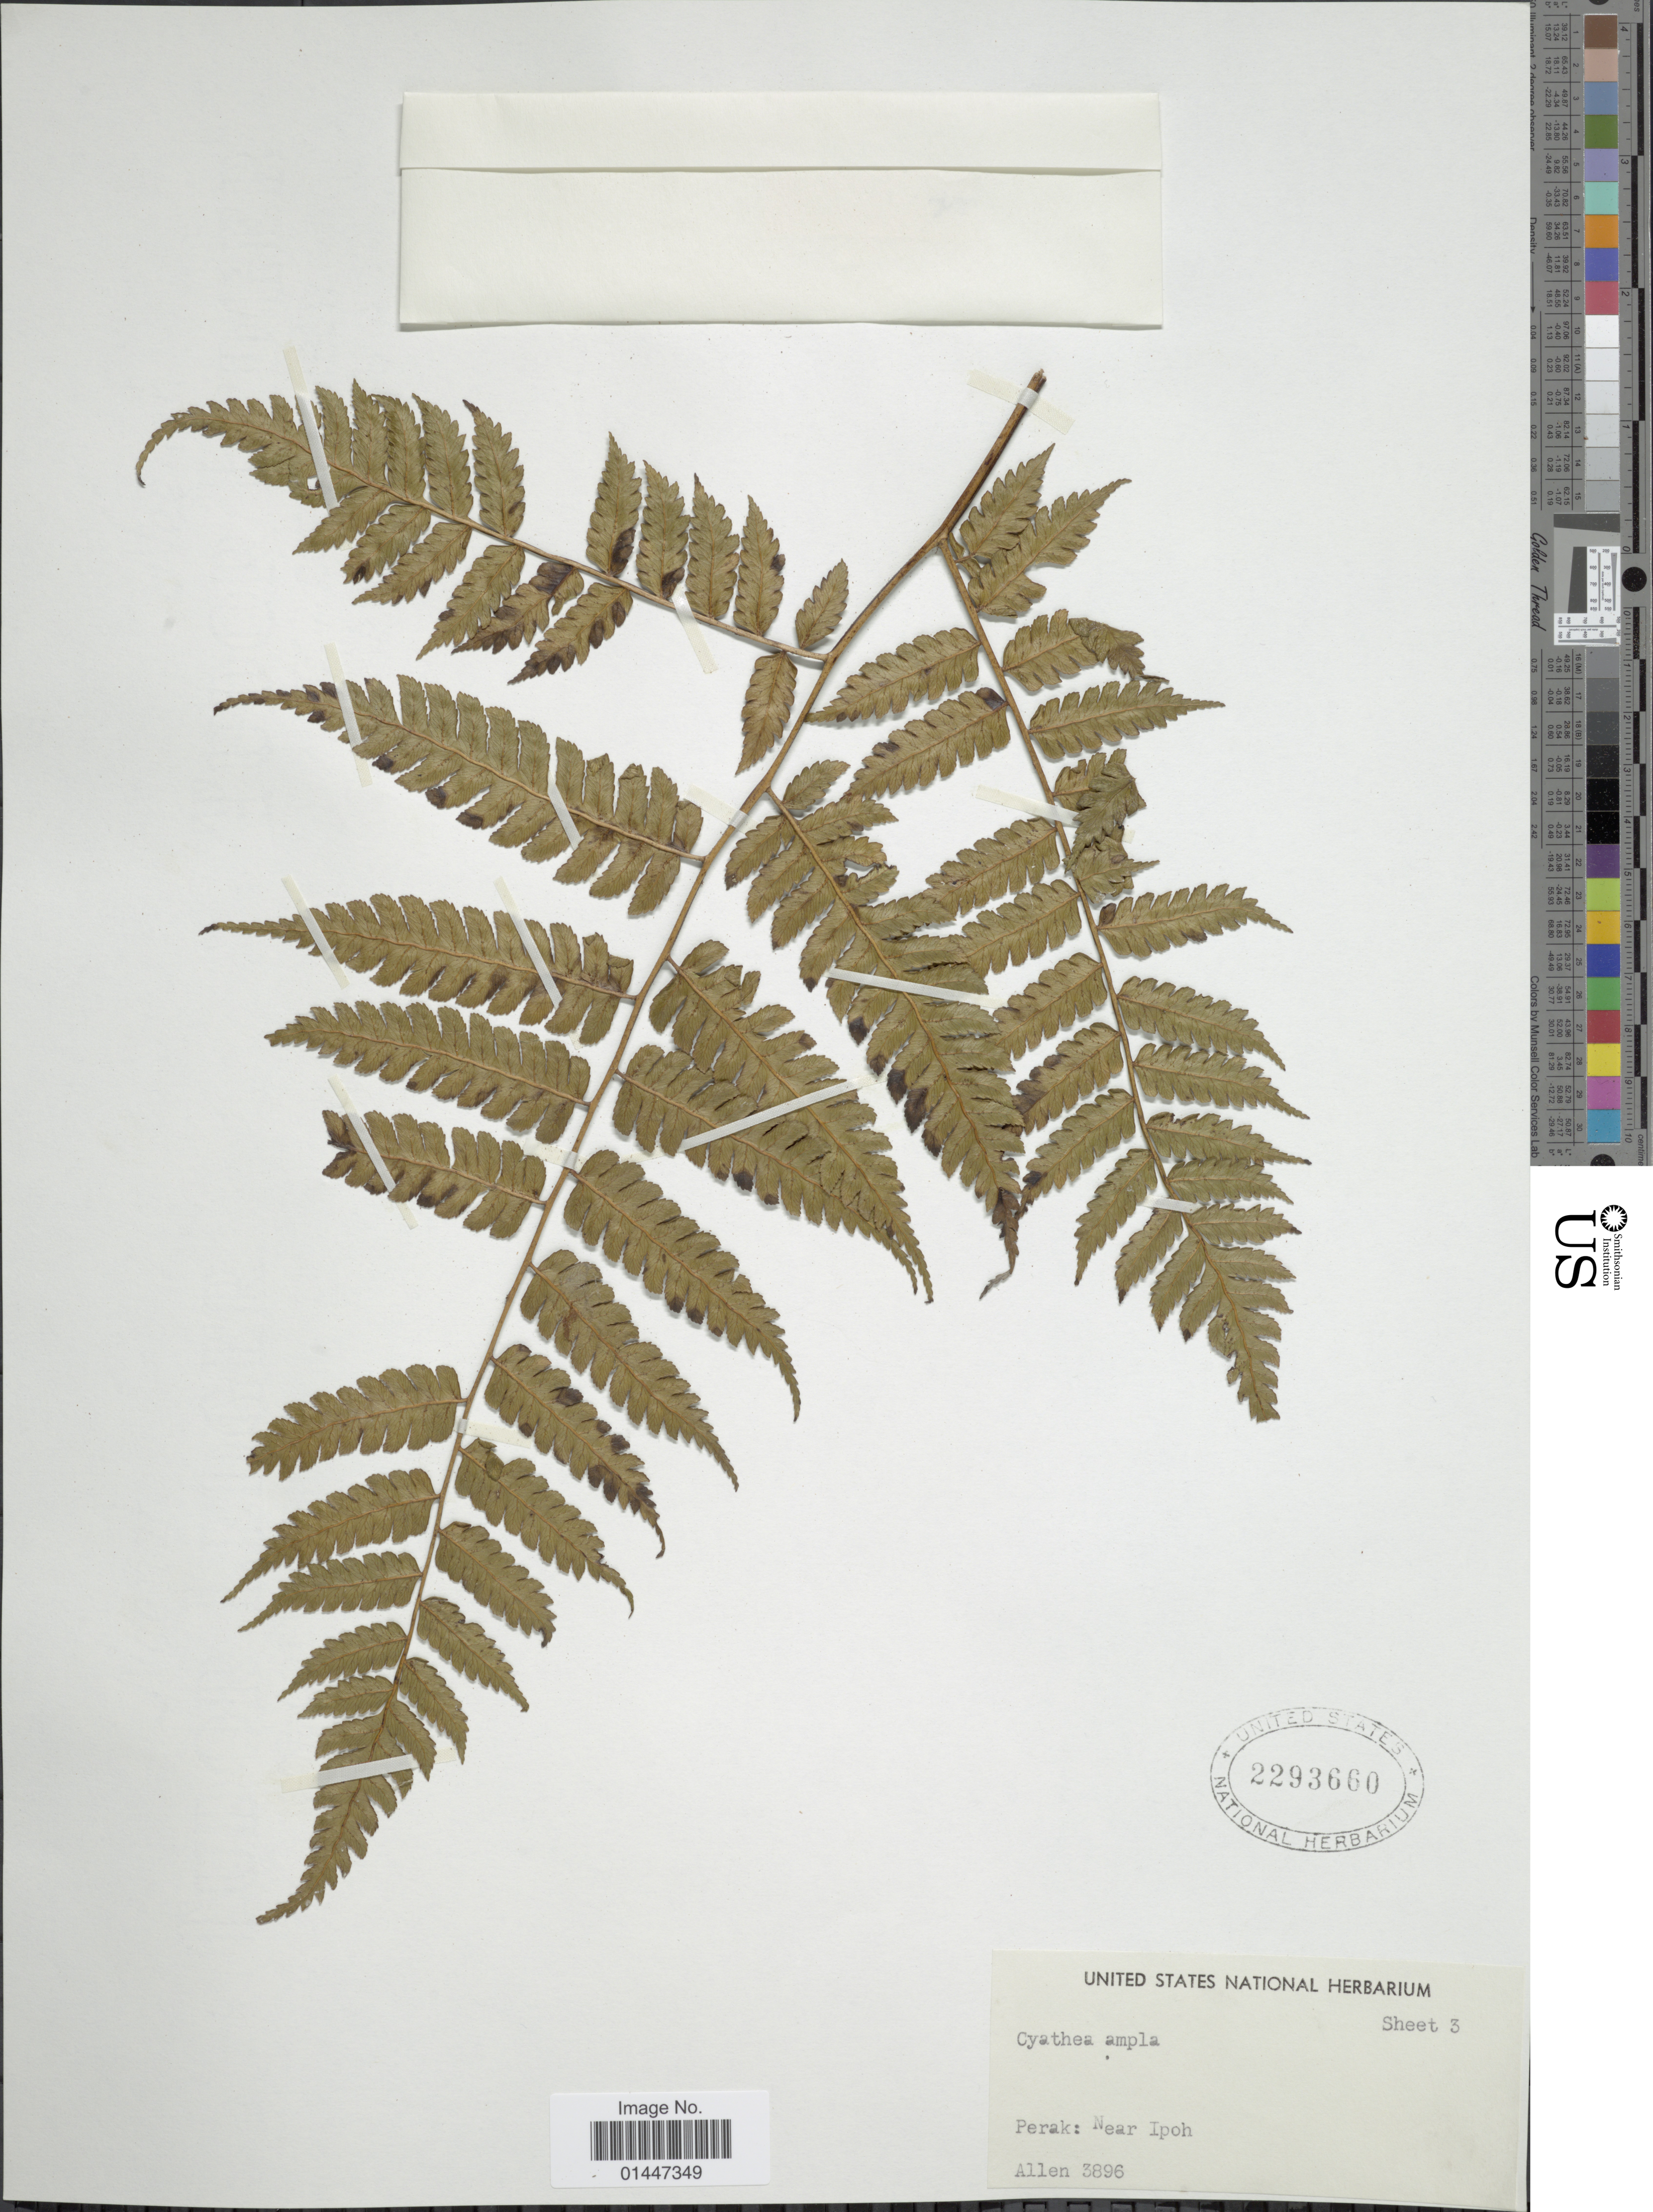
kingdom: Plantae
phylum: Tracheophyta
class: Polypodiopsida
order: Cyatheales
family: Cyatheaceae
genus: Sphaeropteris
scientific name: Sphaeropteris assimilis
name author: (Hook.) R.M. Tryon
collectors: -- Allen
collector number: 3896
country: Malaysia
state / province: Perak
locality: Near Ipoh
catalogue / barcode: US 2293660